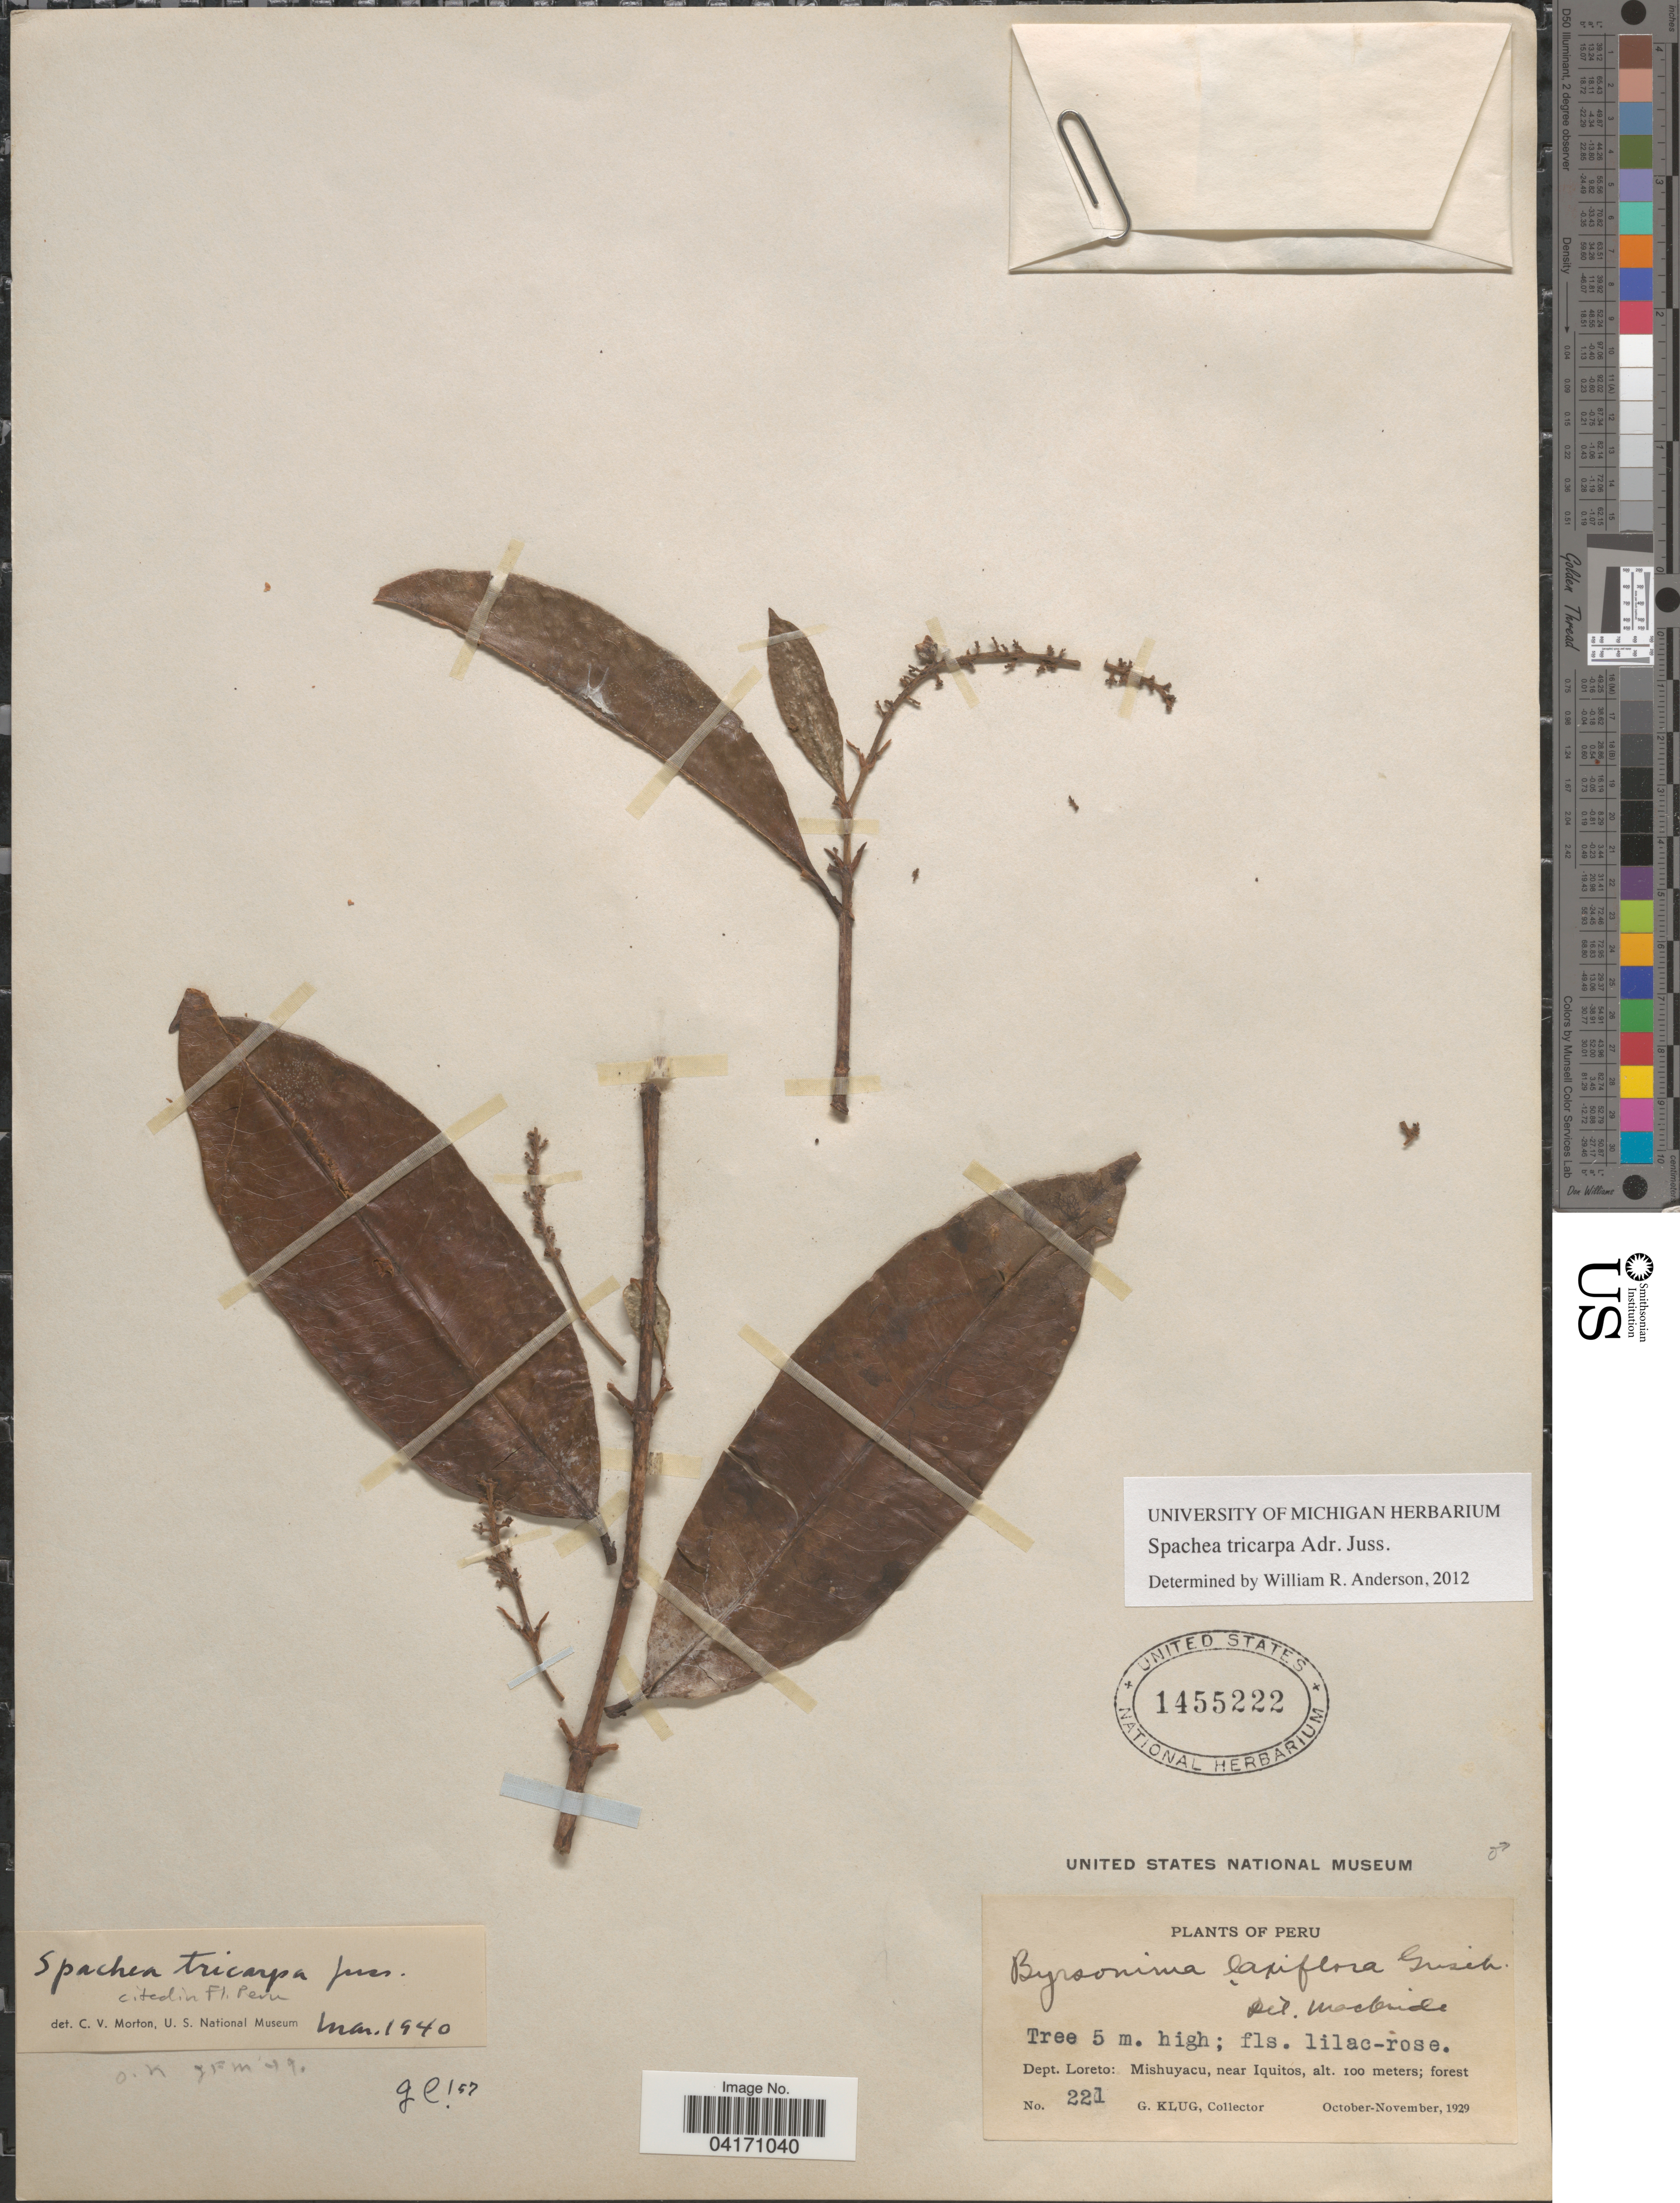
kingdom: Plantae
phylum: Tracheophyta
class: Magnoliopsida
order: Malpighiales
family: Malpighiaceae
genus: Spachea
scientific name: Spachea tricarpa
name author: A. Juss.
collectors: G. Klug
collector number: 221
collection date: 1929-10/1929-11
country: Peru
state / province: Loreto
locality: Dept. Loreto: Mishuyacu, near Iquitos.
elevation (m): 100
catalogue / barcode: US 1455222